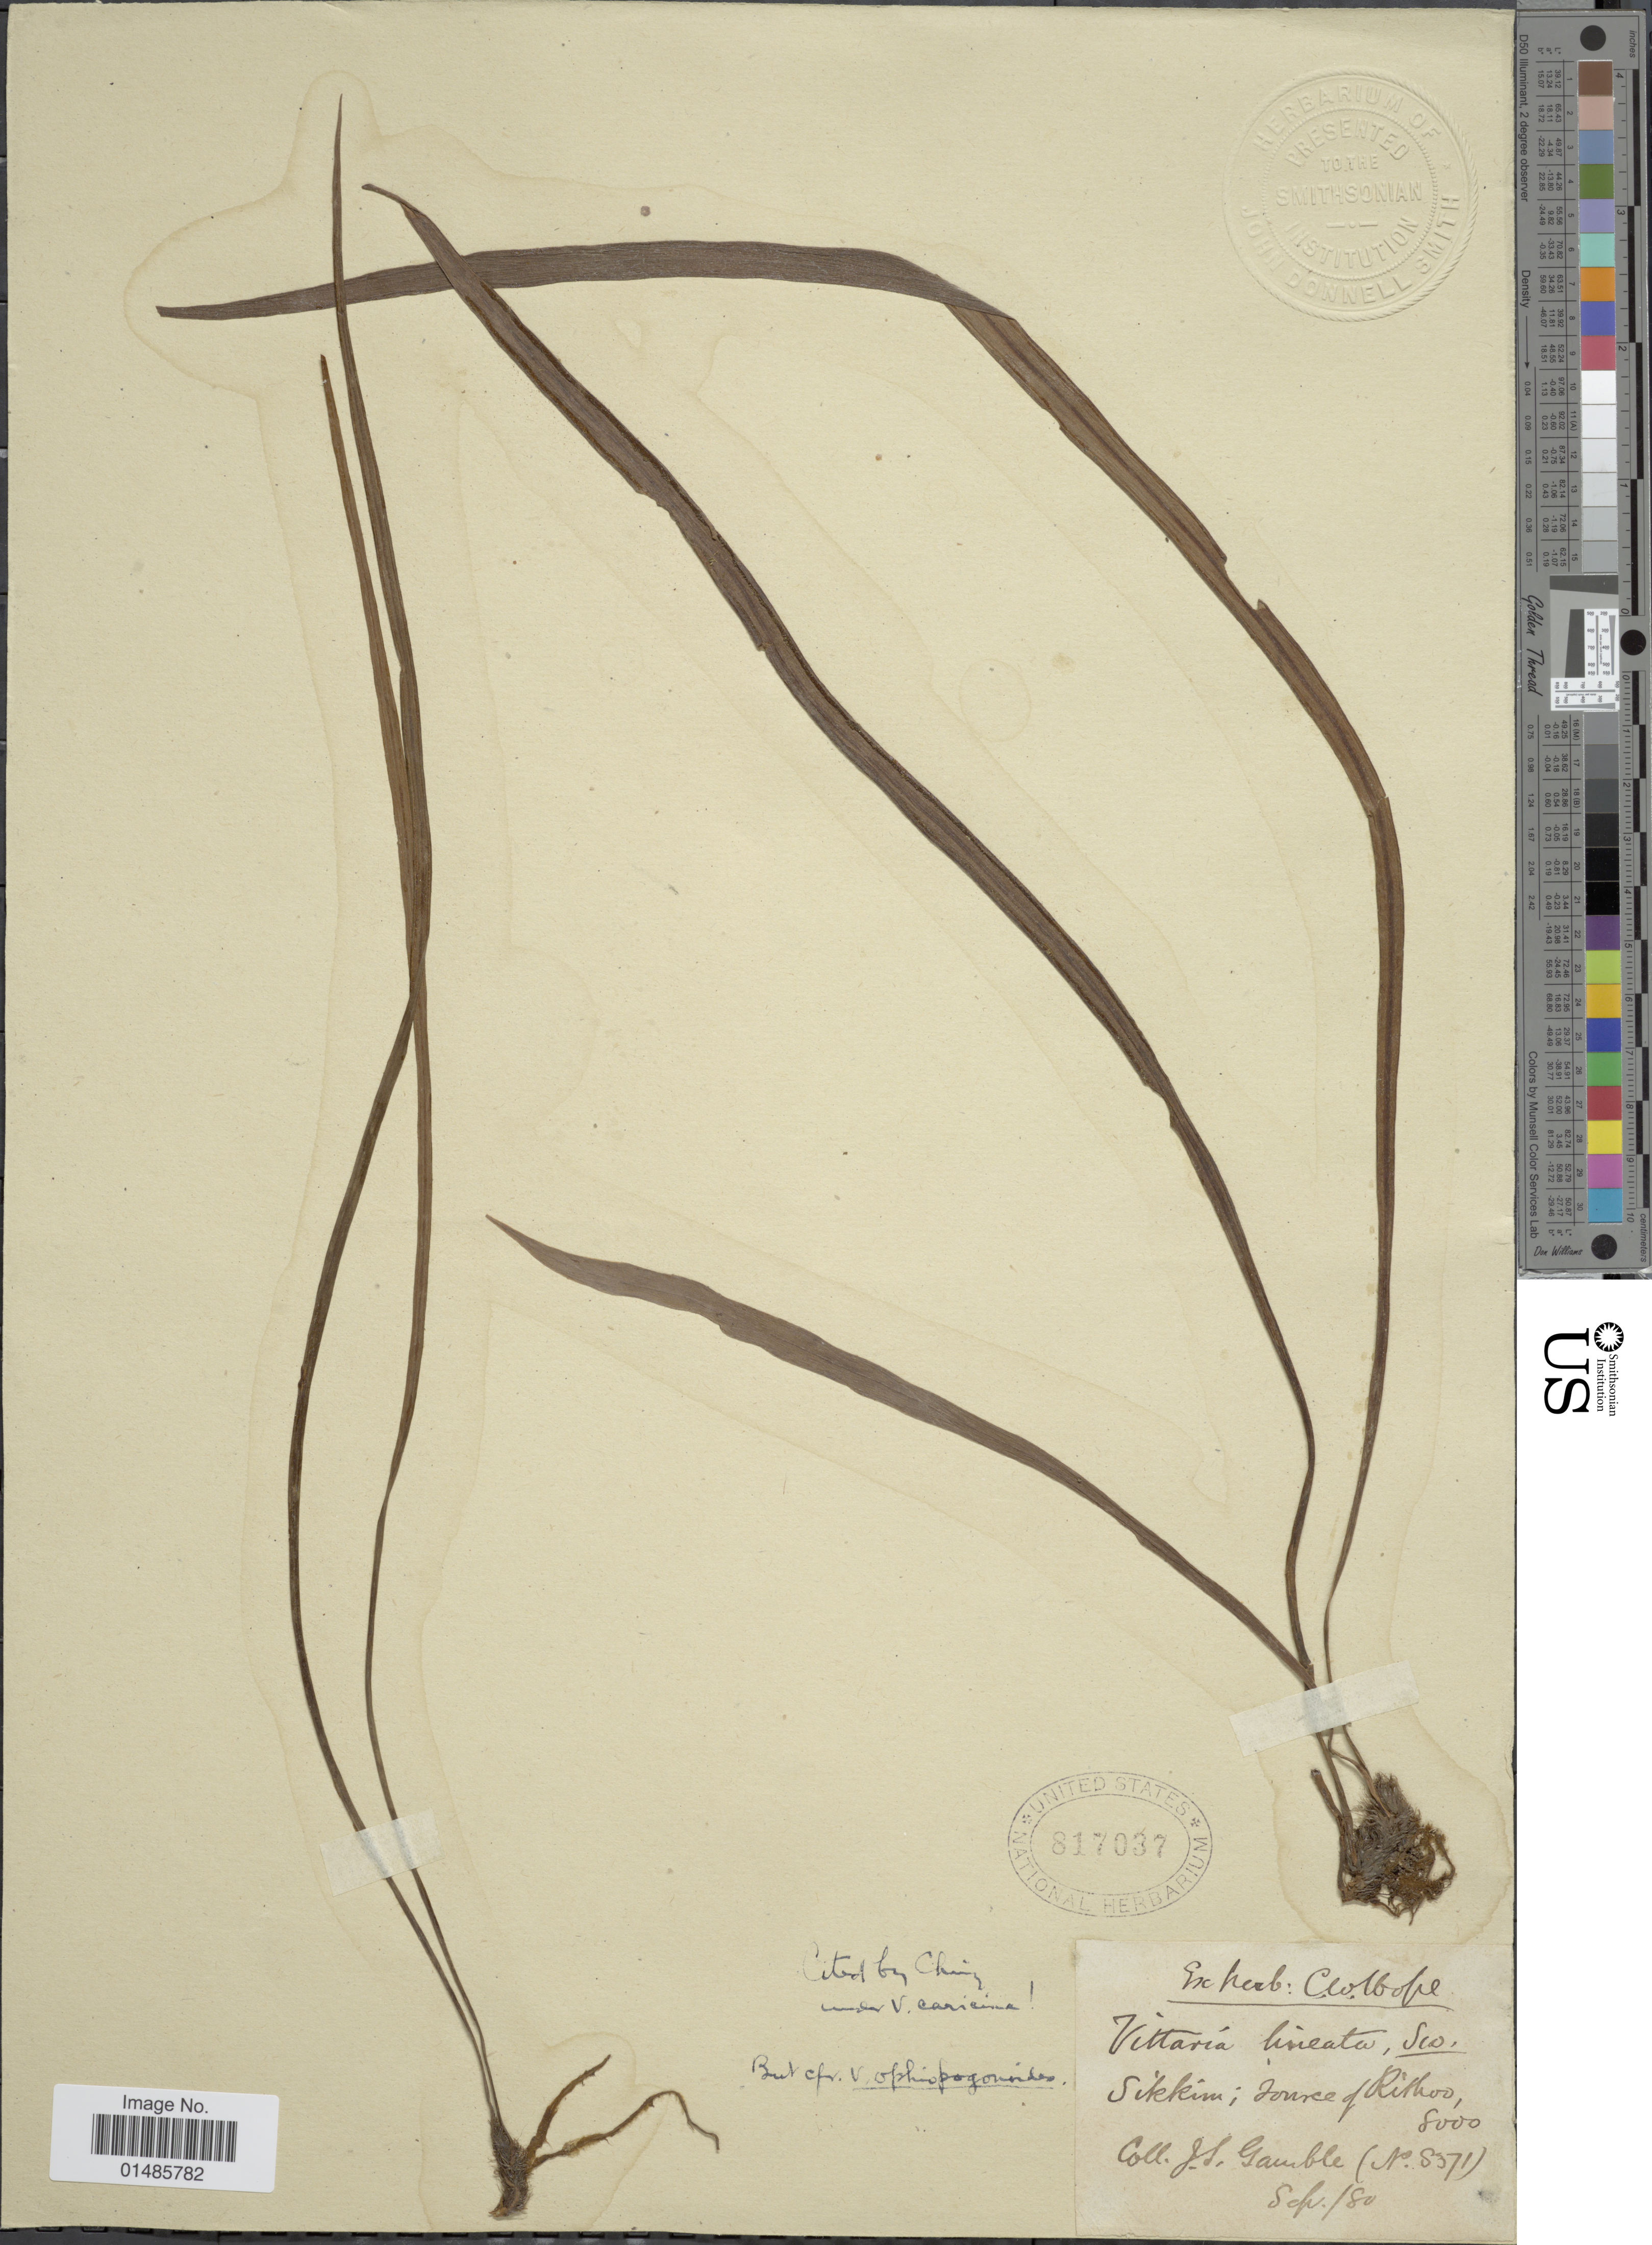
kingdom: Plantae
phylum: Tracheophyta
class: Polypodiopsida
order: Polypodiales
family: Pteridaceae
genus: Haplopteris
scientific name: Haplopteris ophiopogonoides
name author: (Ching)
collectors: J. S. Gamble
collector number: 8371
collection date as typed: Transcribed d/m/y: /9/80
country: India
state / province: Sikkim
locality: Source of Rithoo. [interpreted]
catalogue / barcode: US 817037